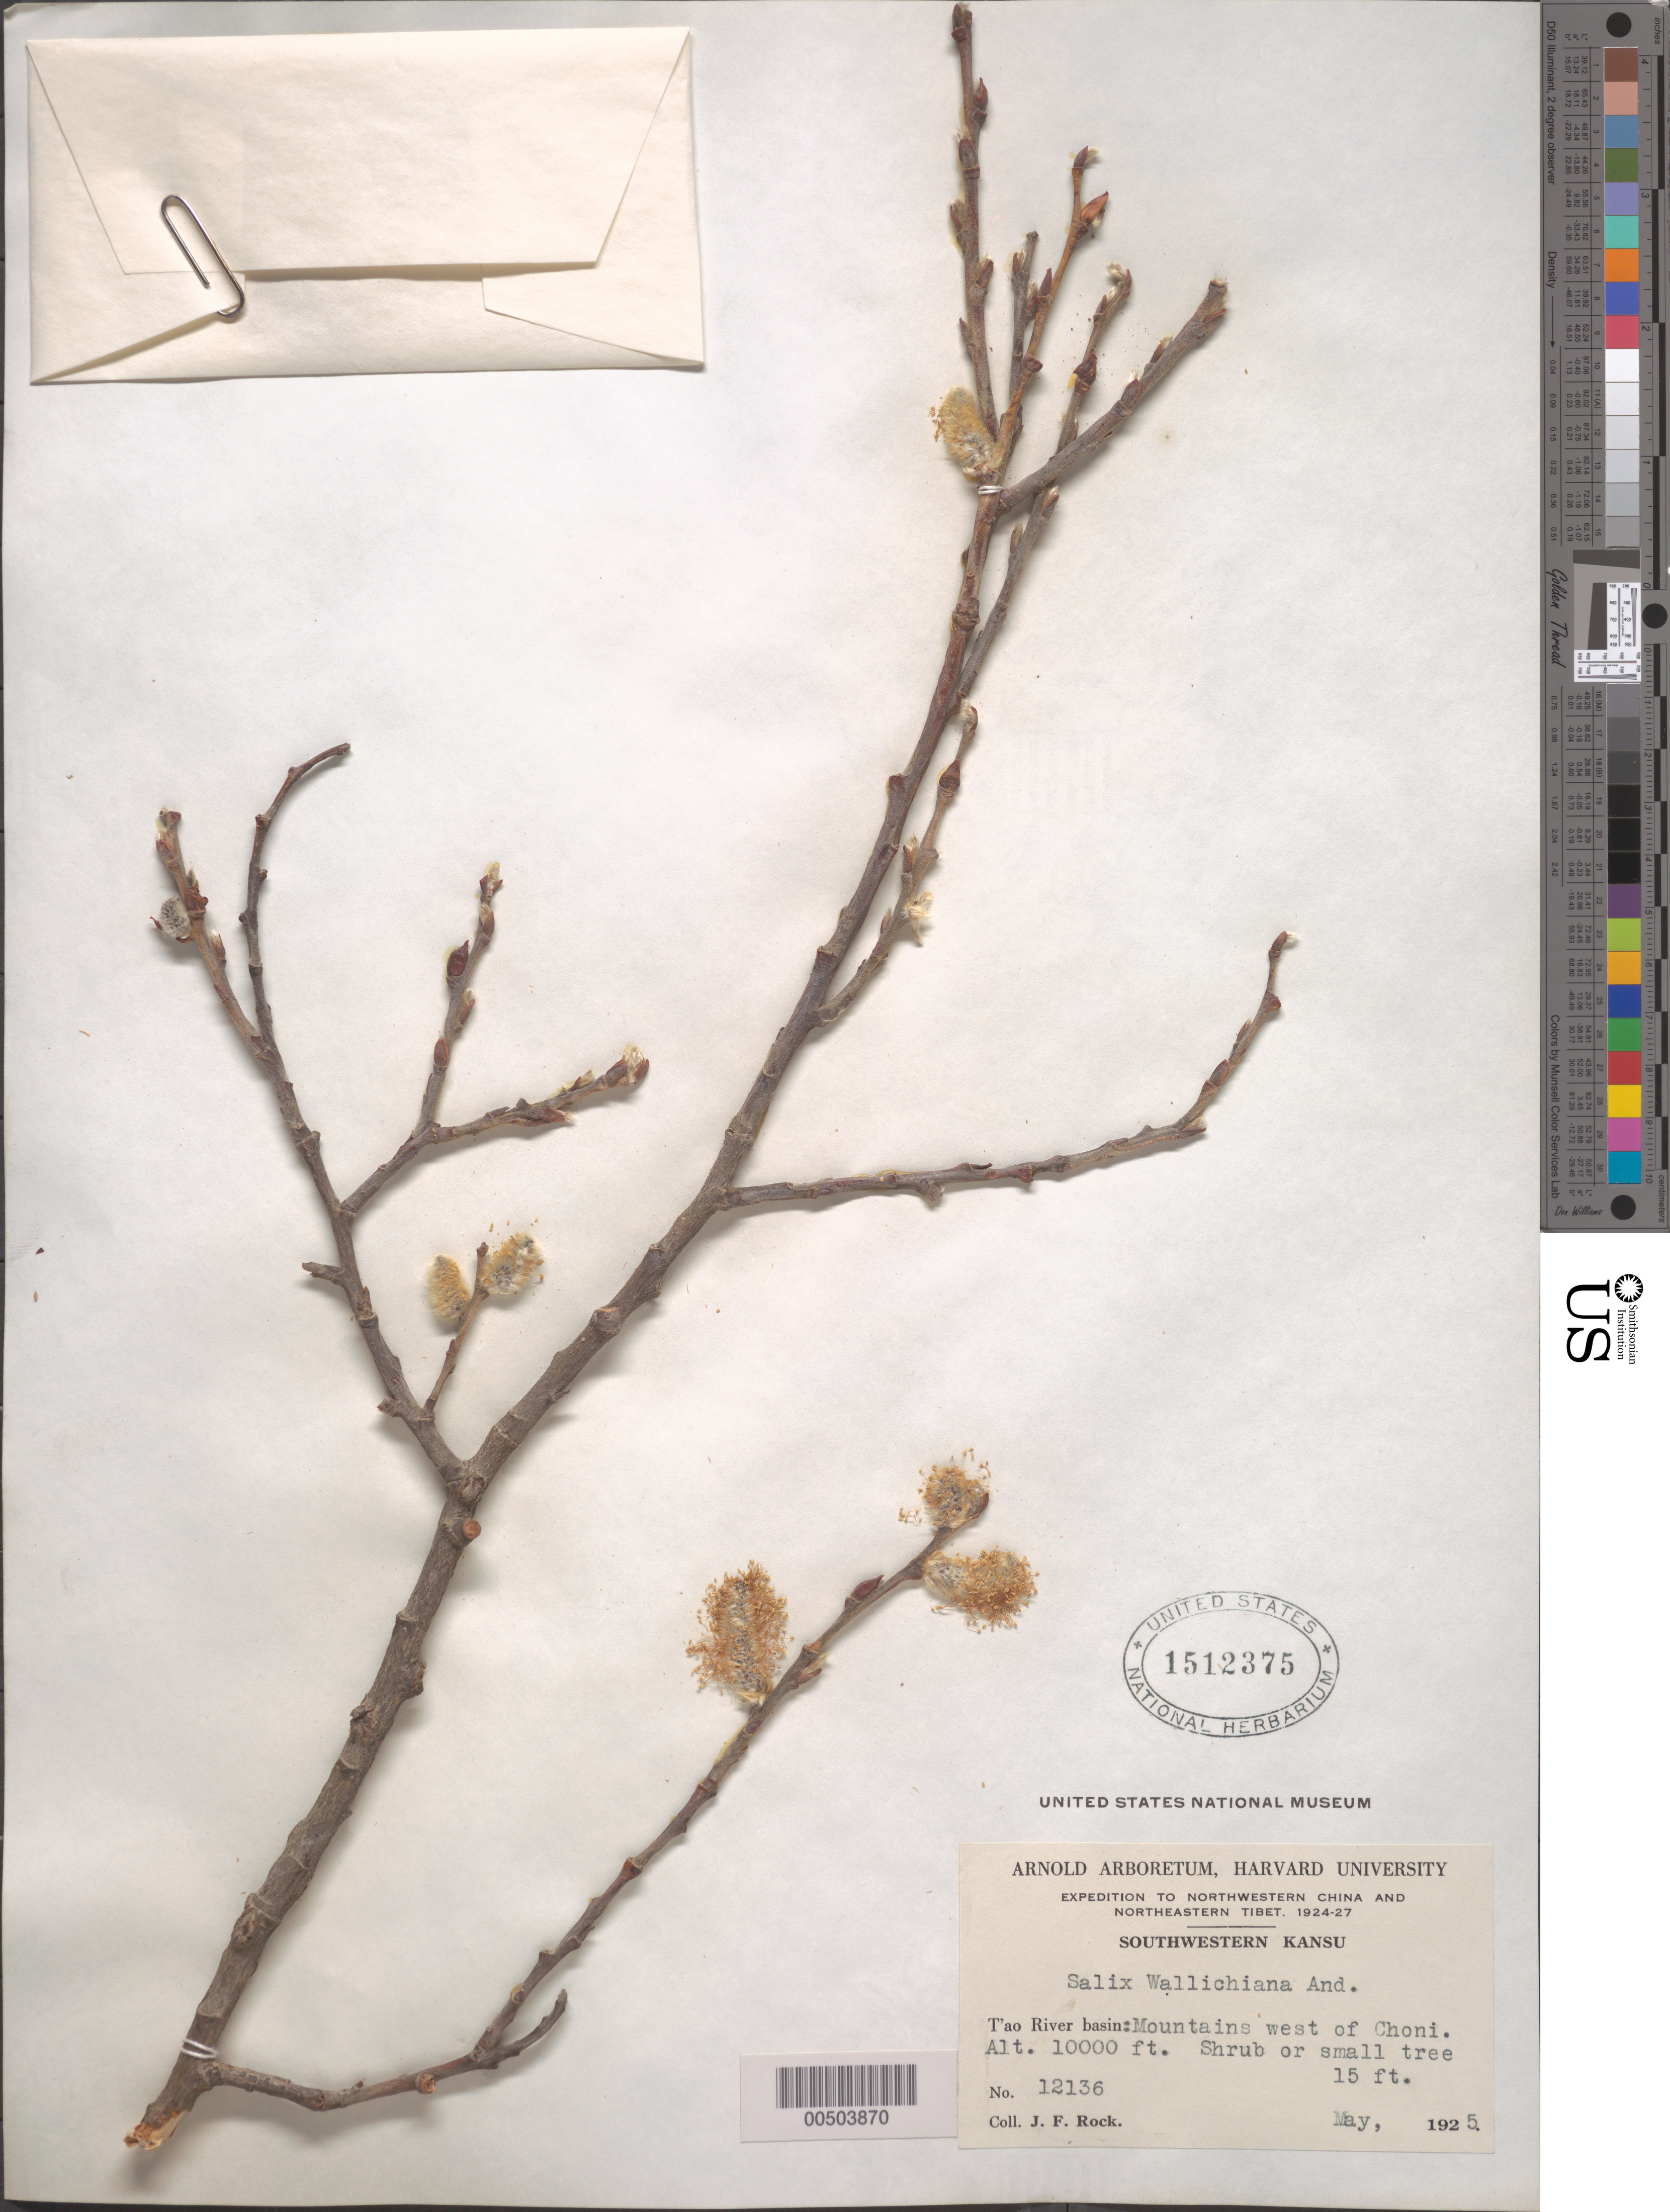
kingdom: Plantae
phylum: Tracheophyta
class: Magnoliopsida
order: Malpighiales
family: Salicaceae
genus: Salix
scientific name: Salix wallichiana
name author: Andersson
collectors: J. F. Rock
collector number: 12136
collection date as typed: May 1925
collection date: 1925-05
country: China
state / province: Gansu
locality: T'ao River basin: Mountains west of Choni.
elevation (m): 3048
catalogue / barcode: US 1512375